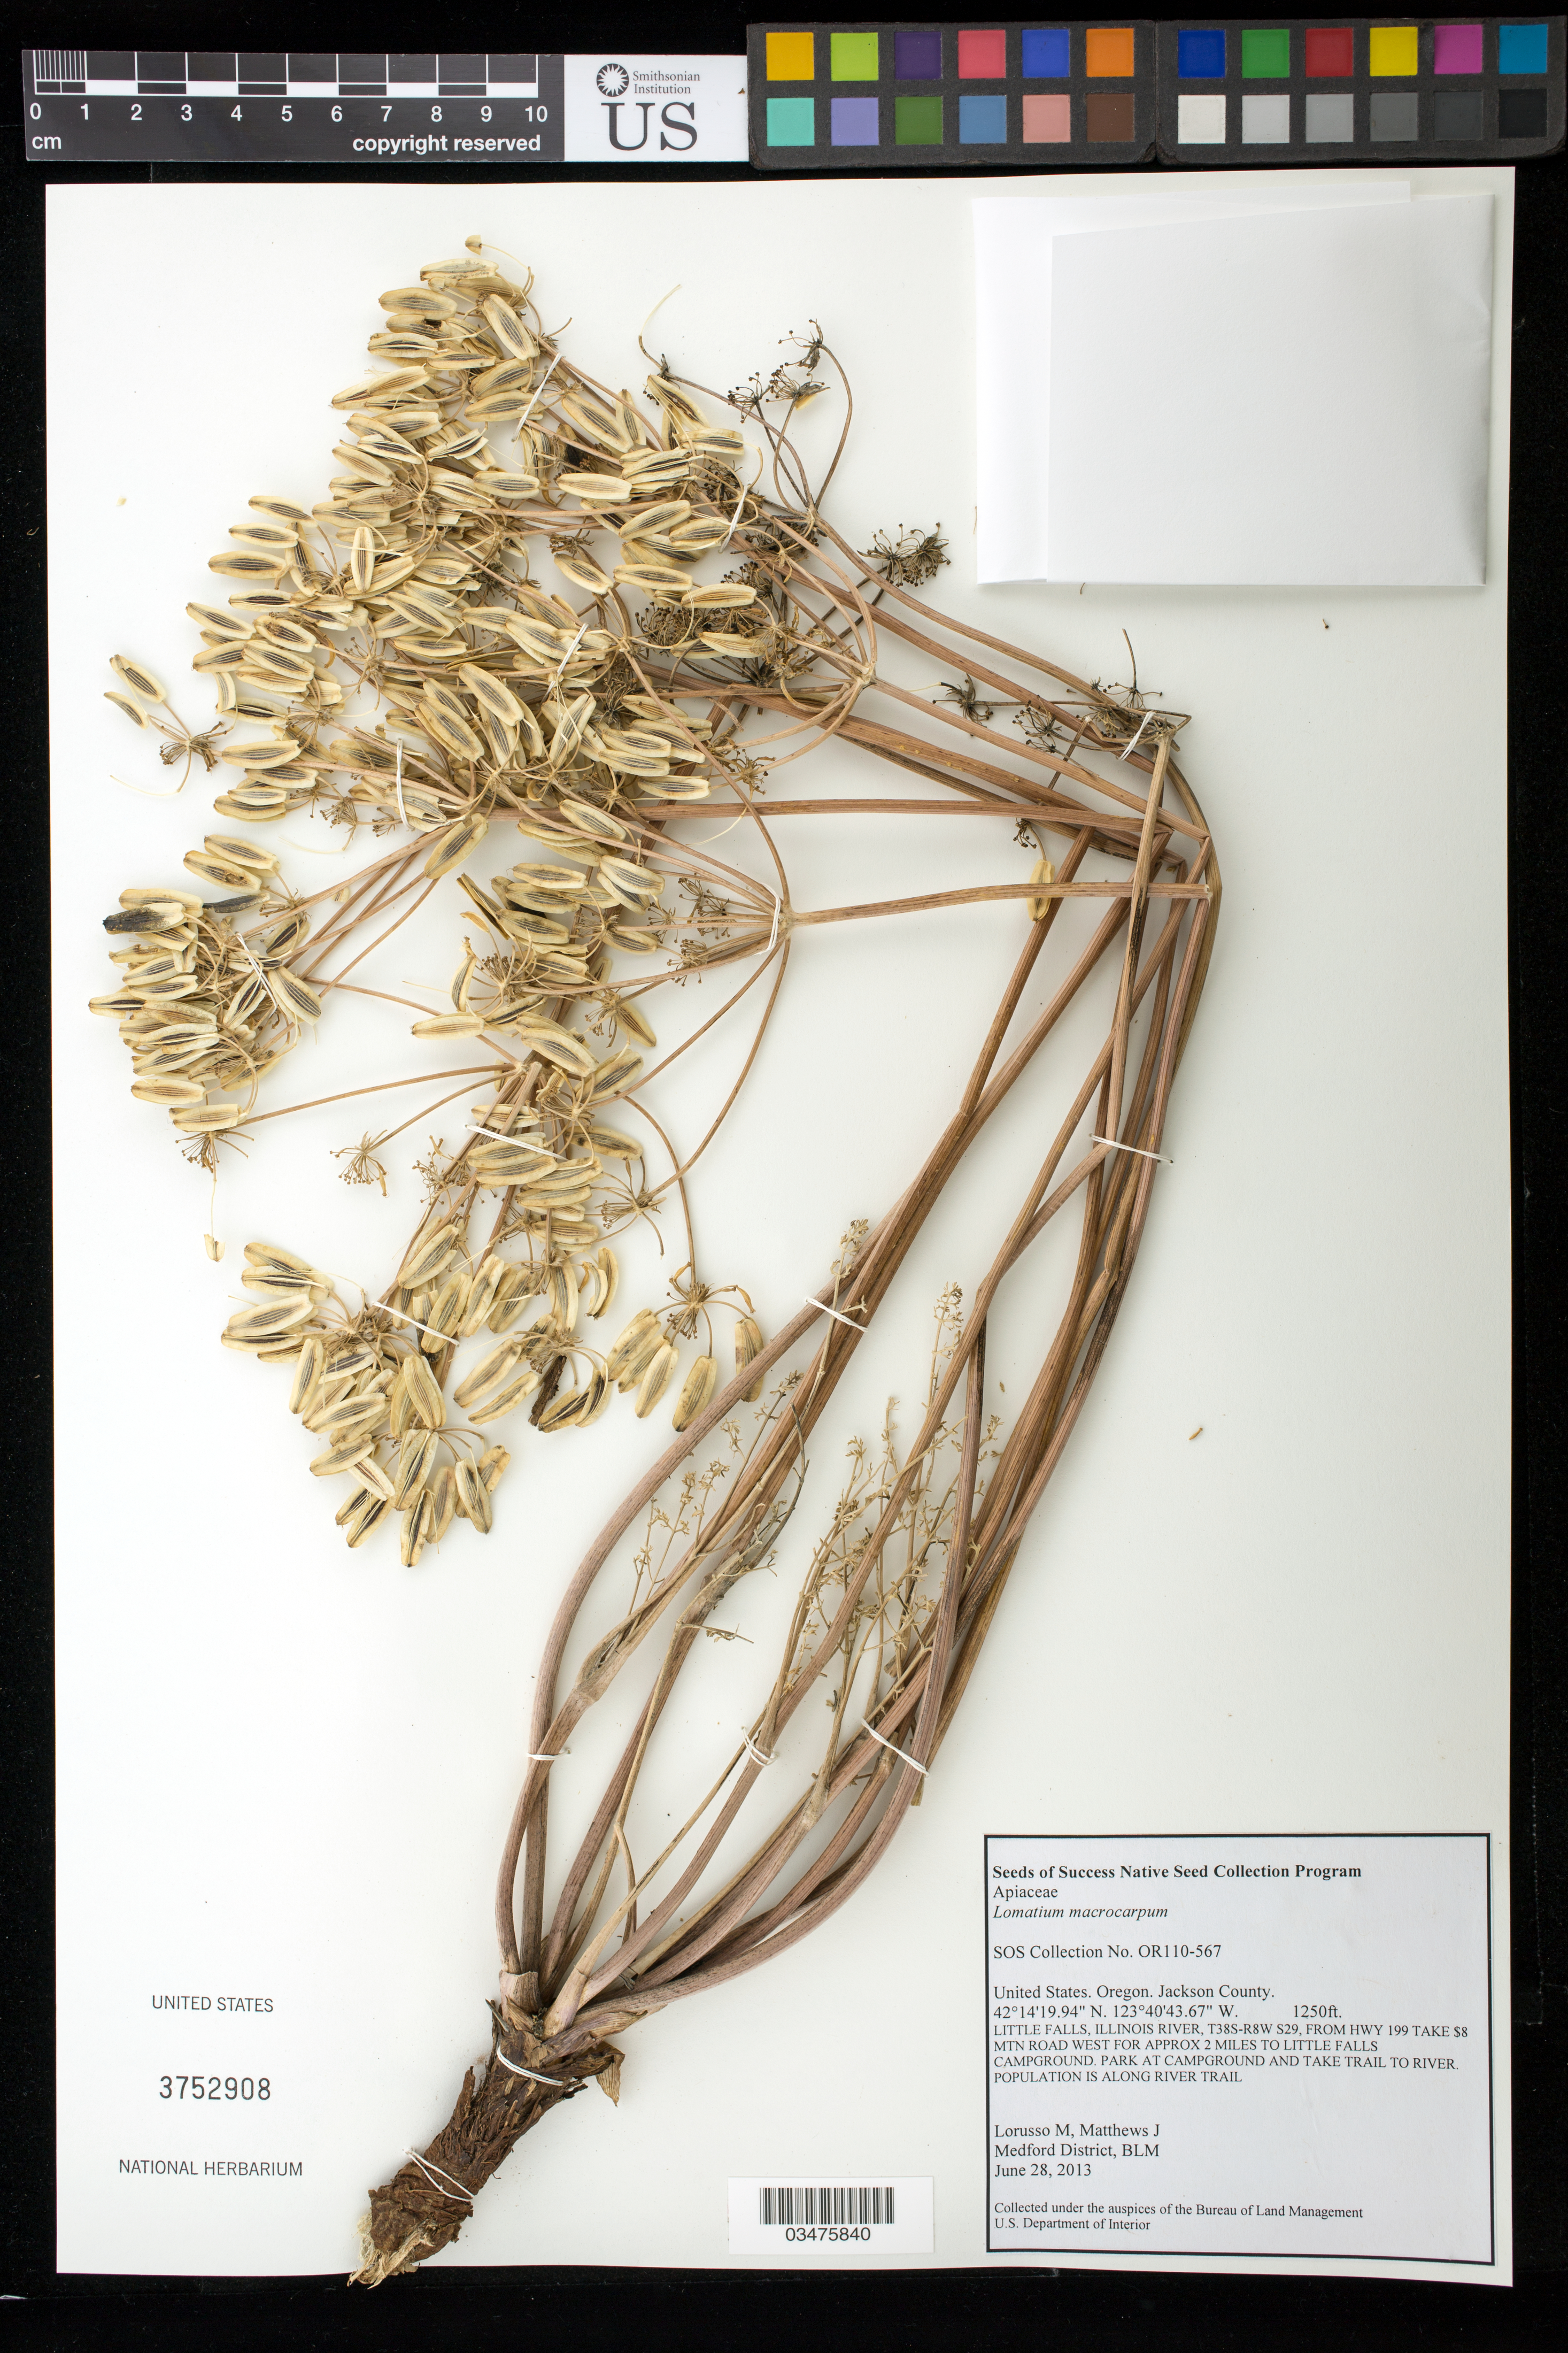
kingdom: Plantae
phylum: Tracheophyta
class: Magnoliopsida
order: Apiales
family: Apiaceae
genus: Lomatium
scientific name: Lomatium macrocarpum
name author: (Hook. et al.) J.M. Coult. & Rose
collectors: M. Lorusso & J. Matthews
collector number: OR110-567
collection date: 2013-06-28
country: United States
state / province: Oregon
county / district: Josephine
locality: Little Falls, Illinois River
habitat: River trail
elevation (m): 381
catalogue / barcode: US 3752908